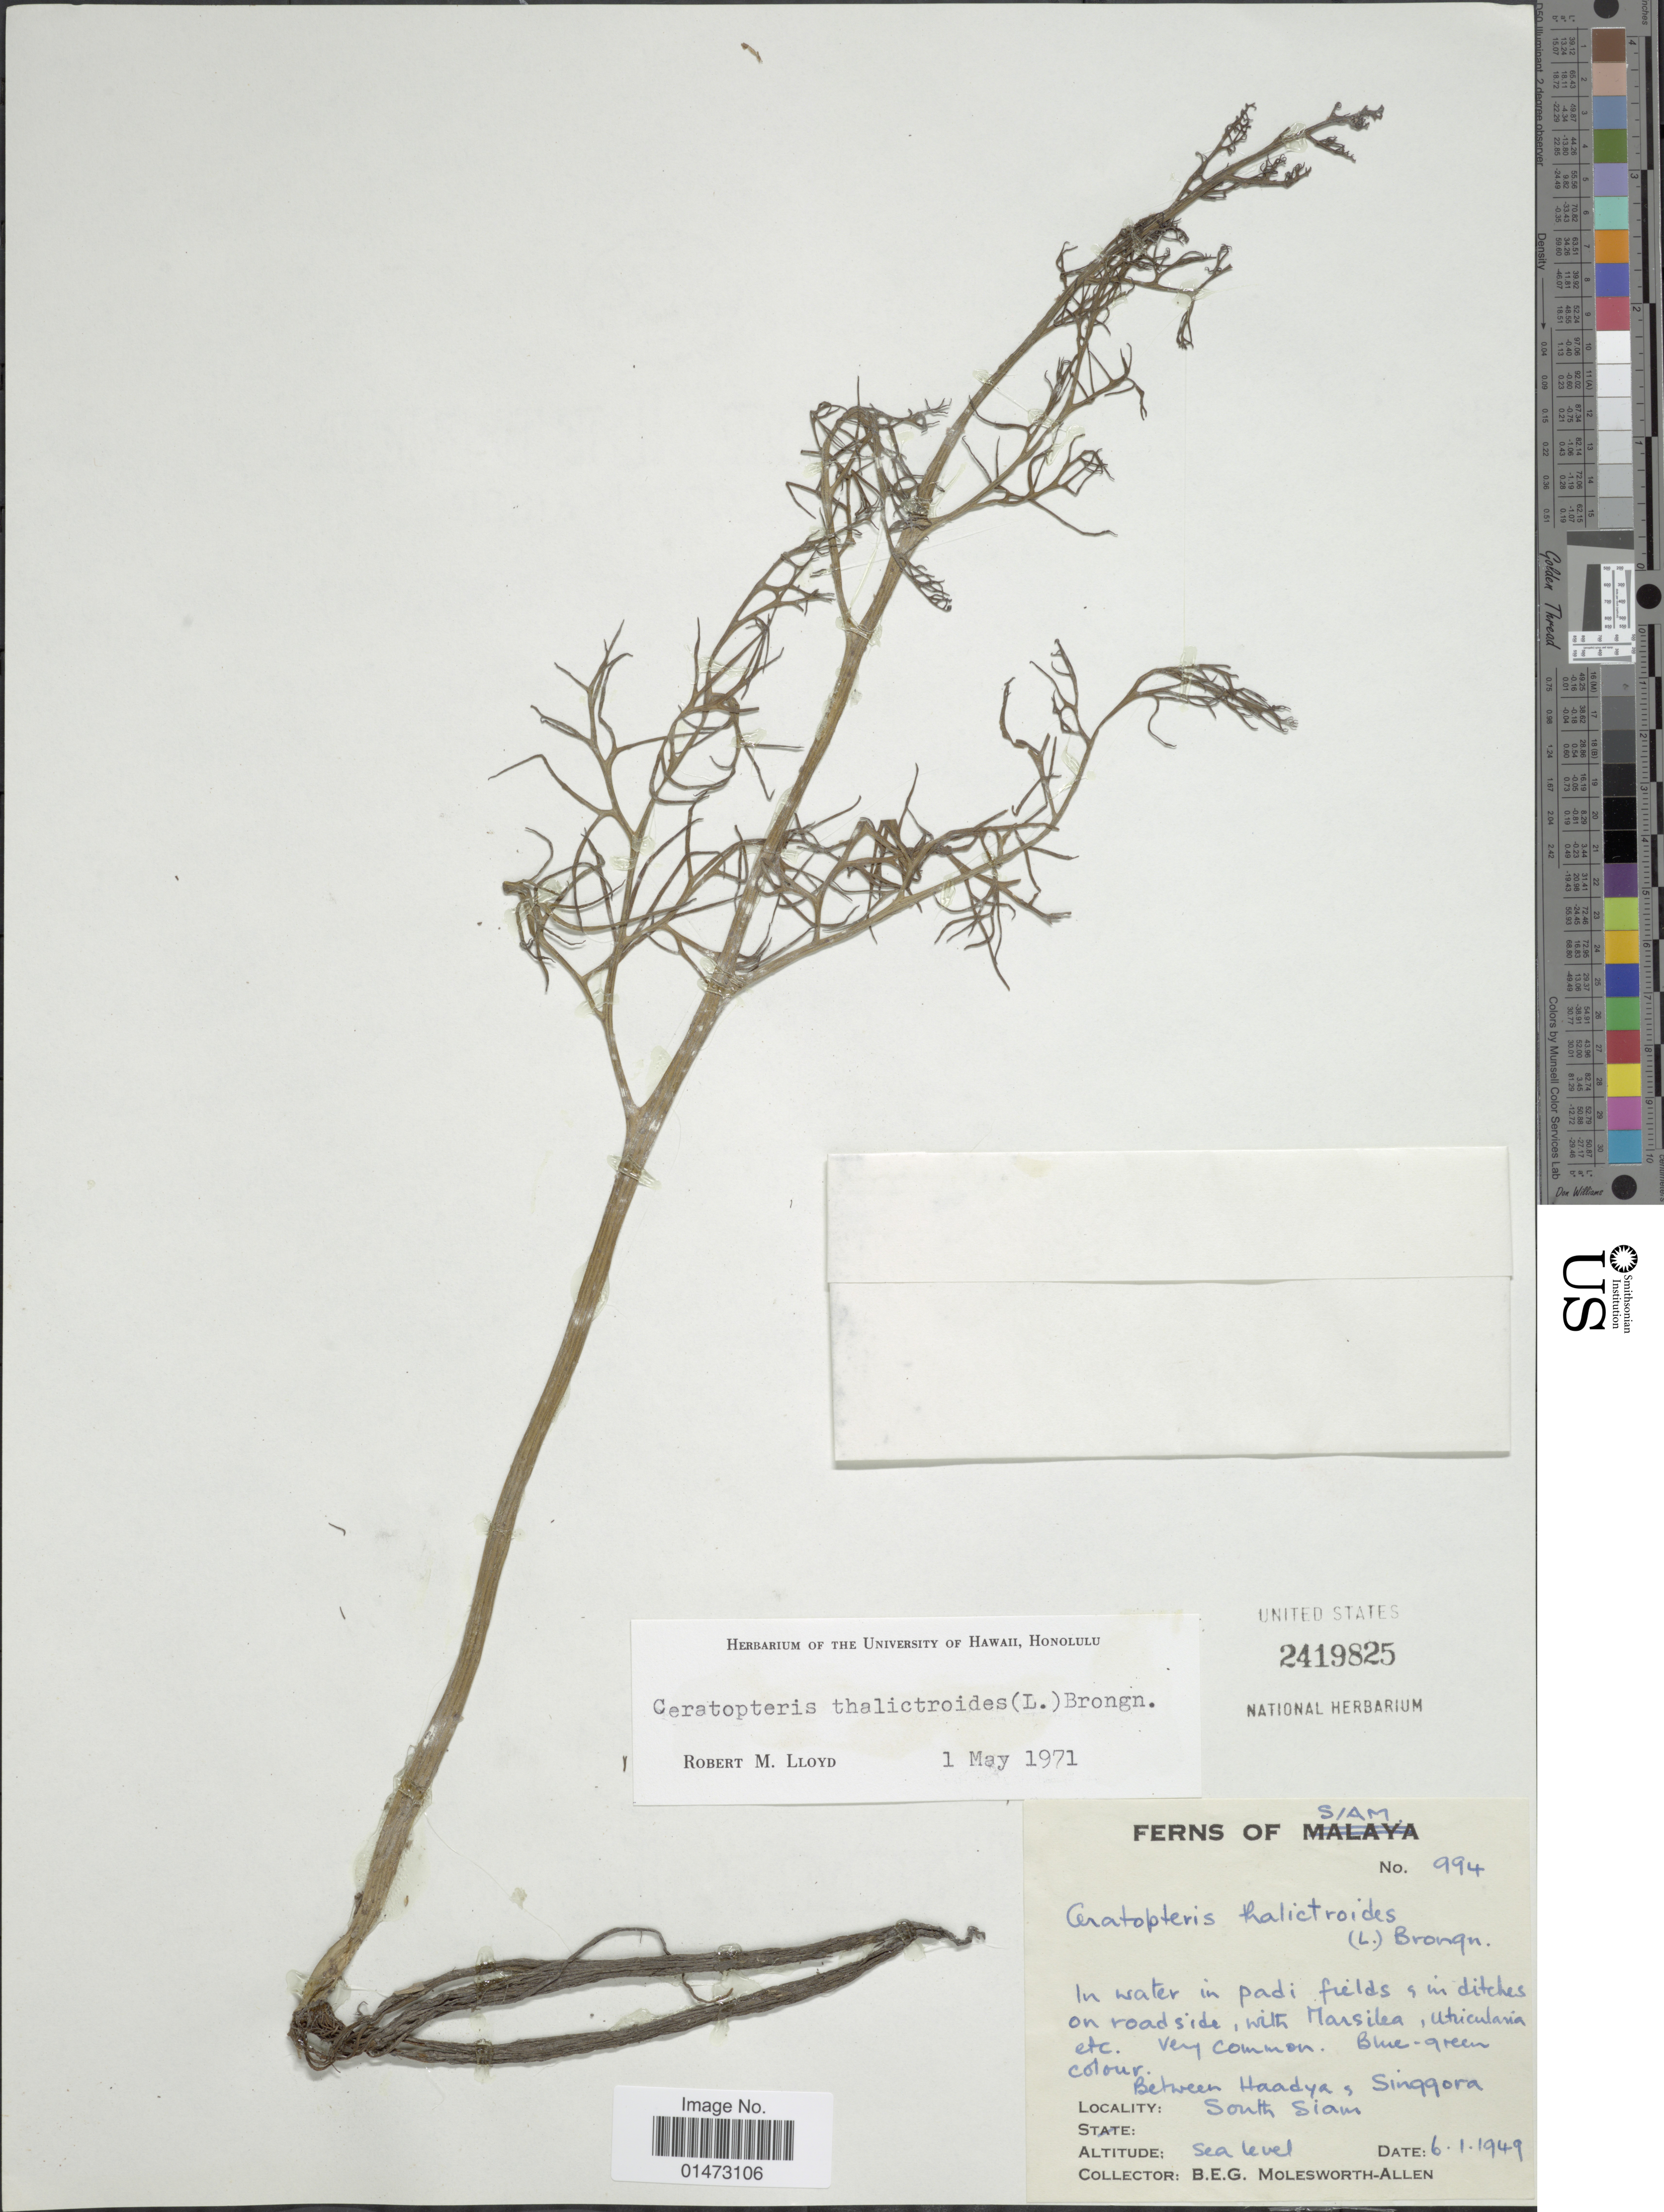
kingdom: Plantae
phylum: Tracheophyta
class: Polypodiopsida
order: Polypodiales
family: Pteridaceae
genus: Ceratopteris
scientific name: Ceratopteris thalictroides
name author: (L.) Brongn.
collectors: B. E. G. Molesworth-Allen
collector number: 994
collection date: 1949-01-06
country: Thailand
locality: Ferns of Siam. Between Haadya, Singgora, South Siam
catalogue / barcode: US 2419825